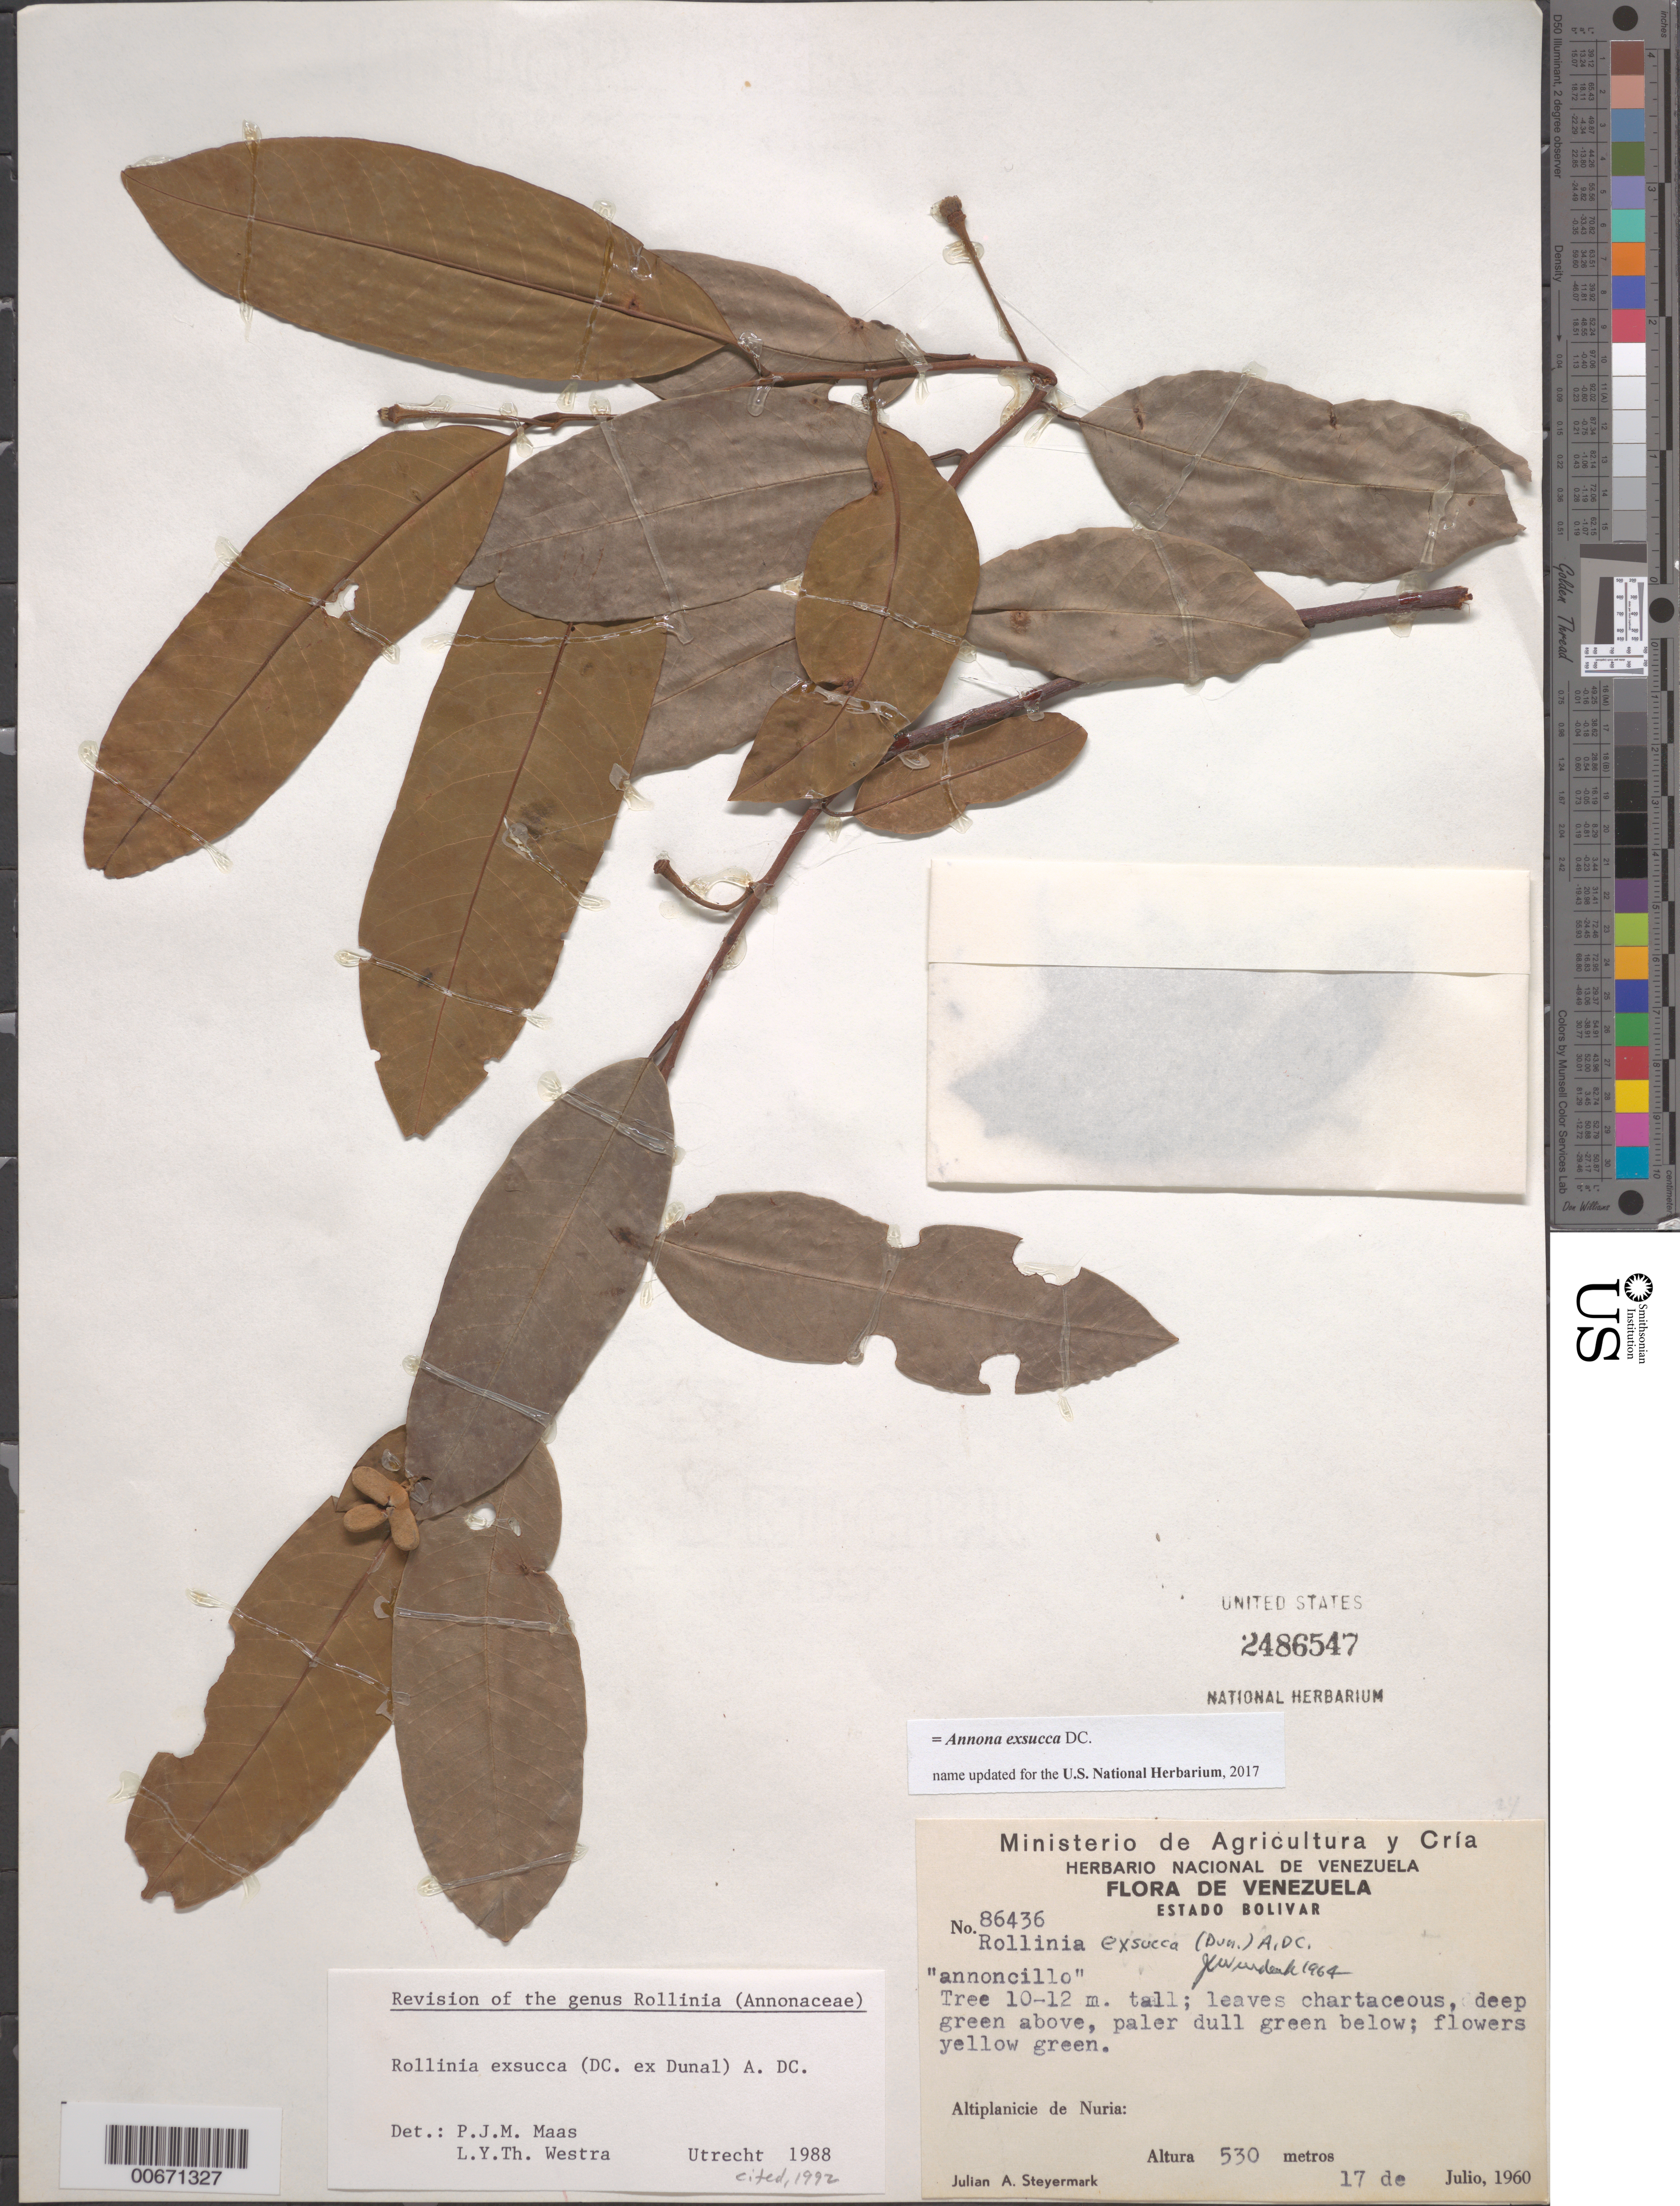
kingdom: Plantae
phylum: Tracheophyta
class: Magnoliopsida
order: Magnoliales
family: Annonaceae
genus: Annona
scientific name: Annona exsucca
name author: DC. ex Dunal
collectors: J. Steyermark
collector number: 86436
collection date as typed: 17-Jul-60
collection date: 1960-07-17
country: Venezuela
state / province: Bolívar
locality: Altiplanicie de Nuria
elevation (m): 530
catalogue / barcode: US 2486547